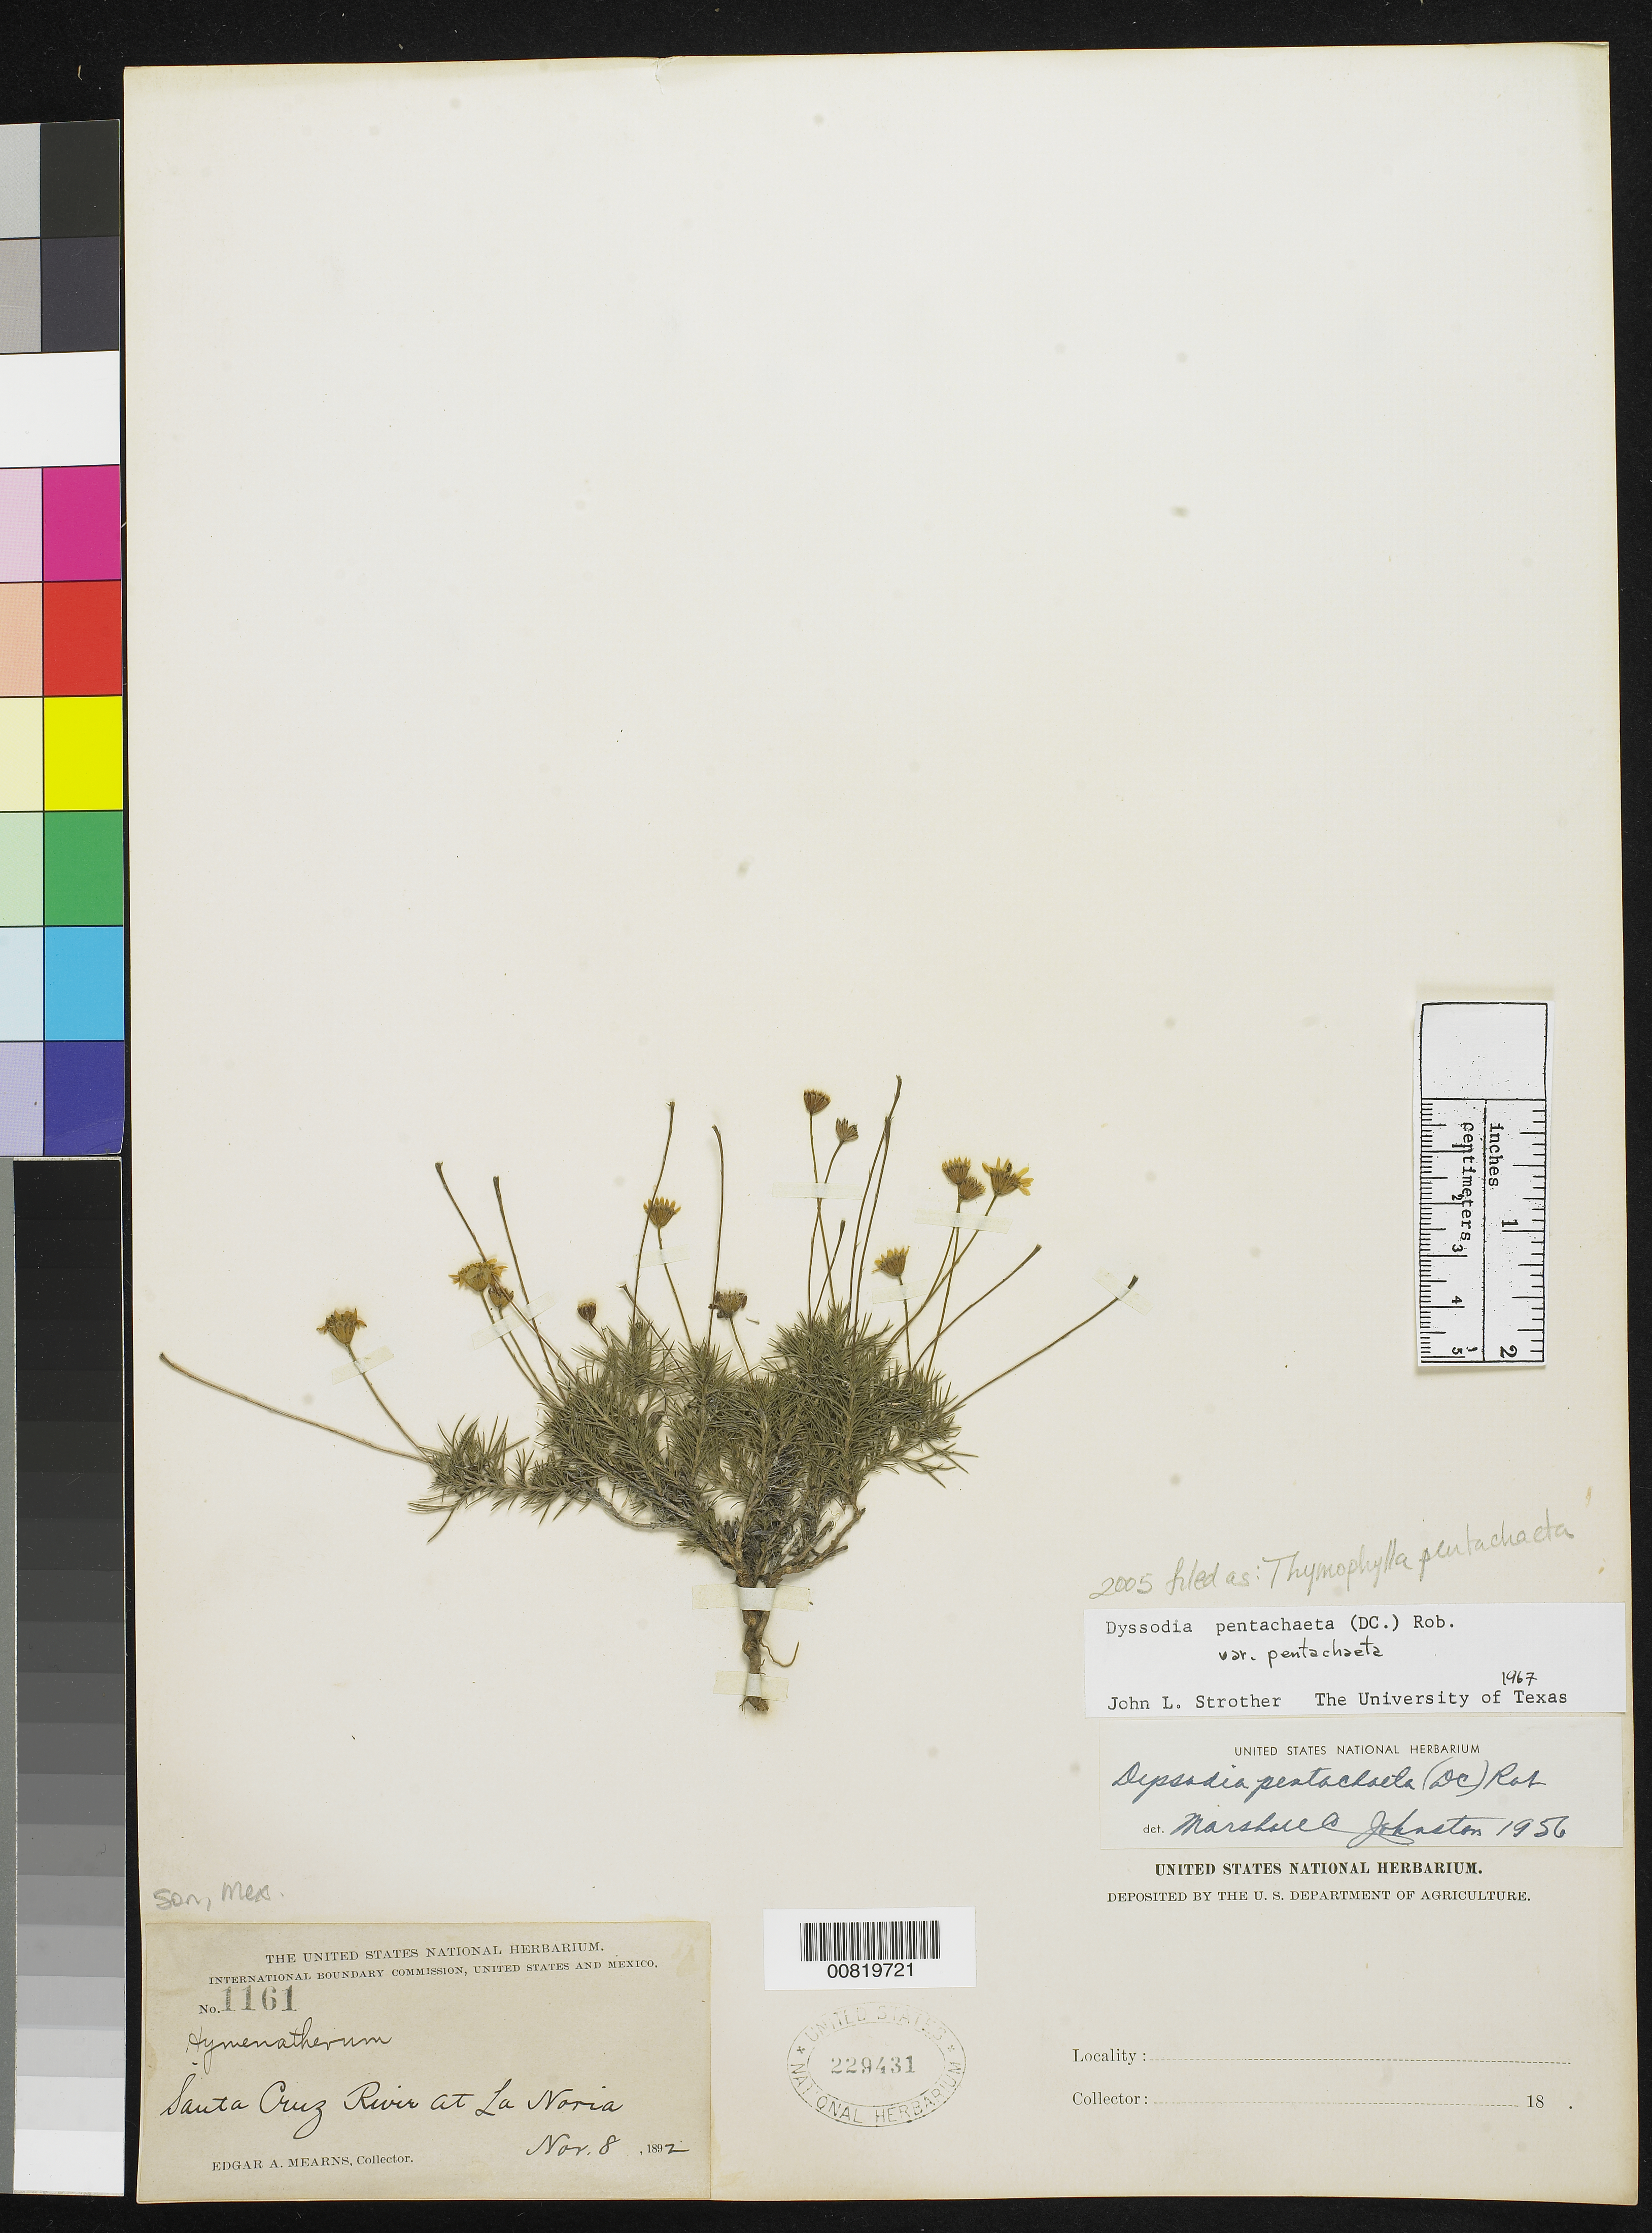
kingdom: Plantae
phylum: Tracheophyta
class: Magnoliopsida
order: Asterales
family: Asteraceae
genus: Thymophylla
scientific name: Thymophylla pentachaeta var. pentachaeta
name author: (DC.) Small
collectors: E. A. Mearns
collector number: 1161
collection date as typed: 08 Nov 1892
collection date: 1892-11-08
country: Mexico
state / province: Sonora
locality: Santa Cruz River at La Noria.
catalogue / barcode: US 229431